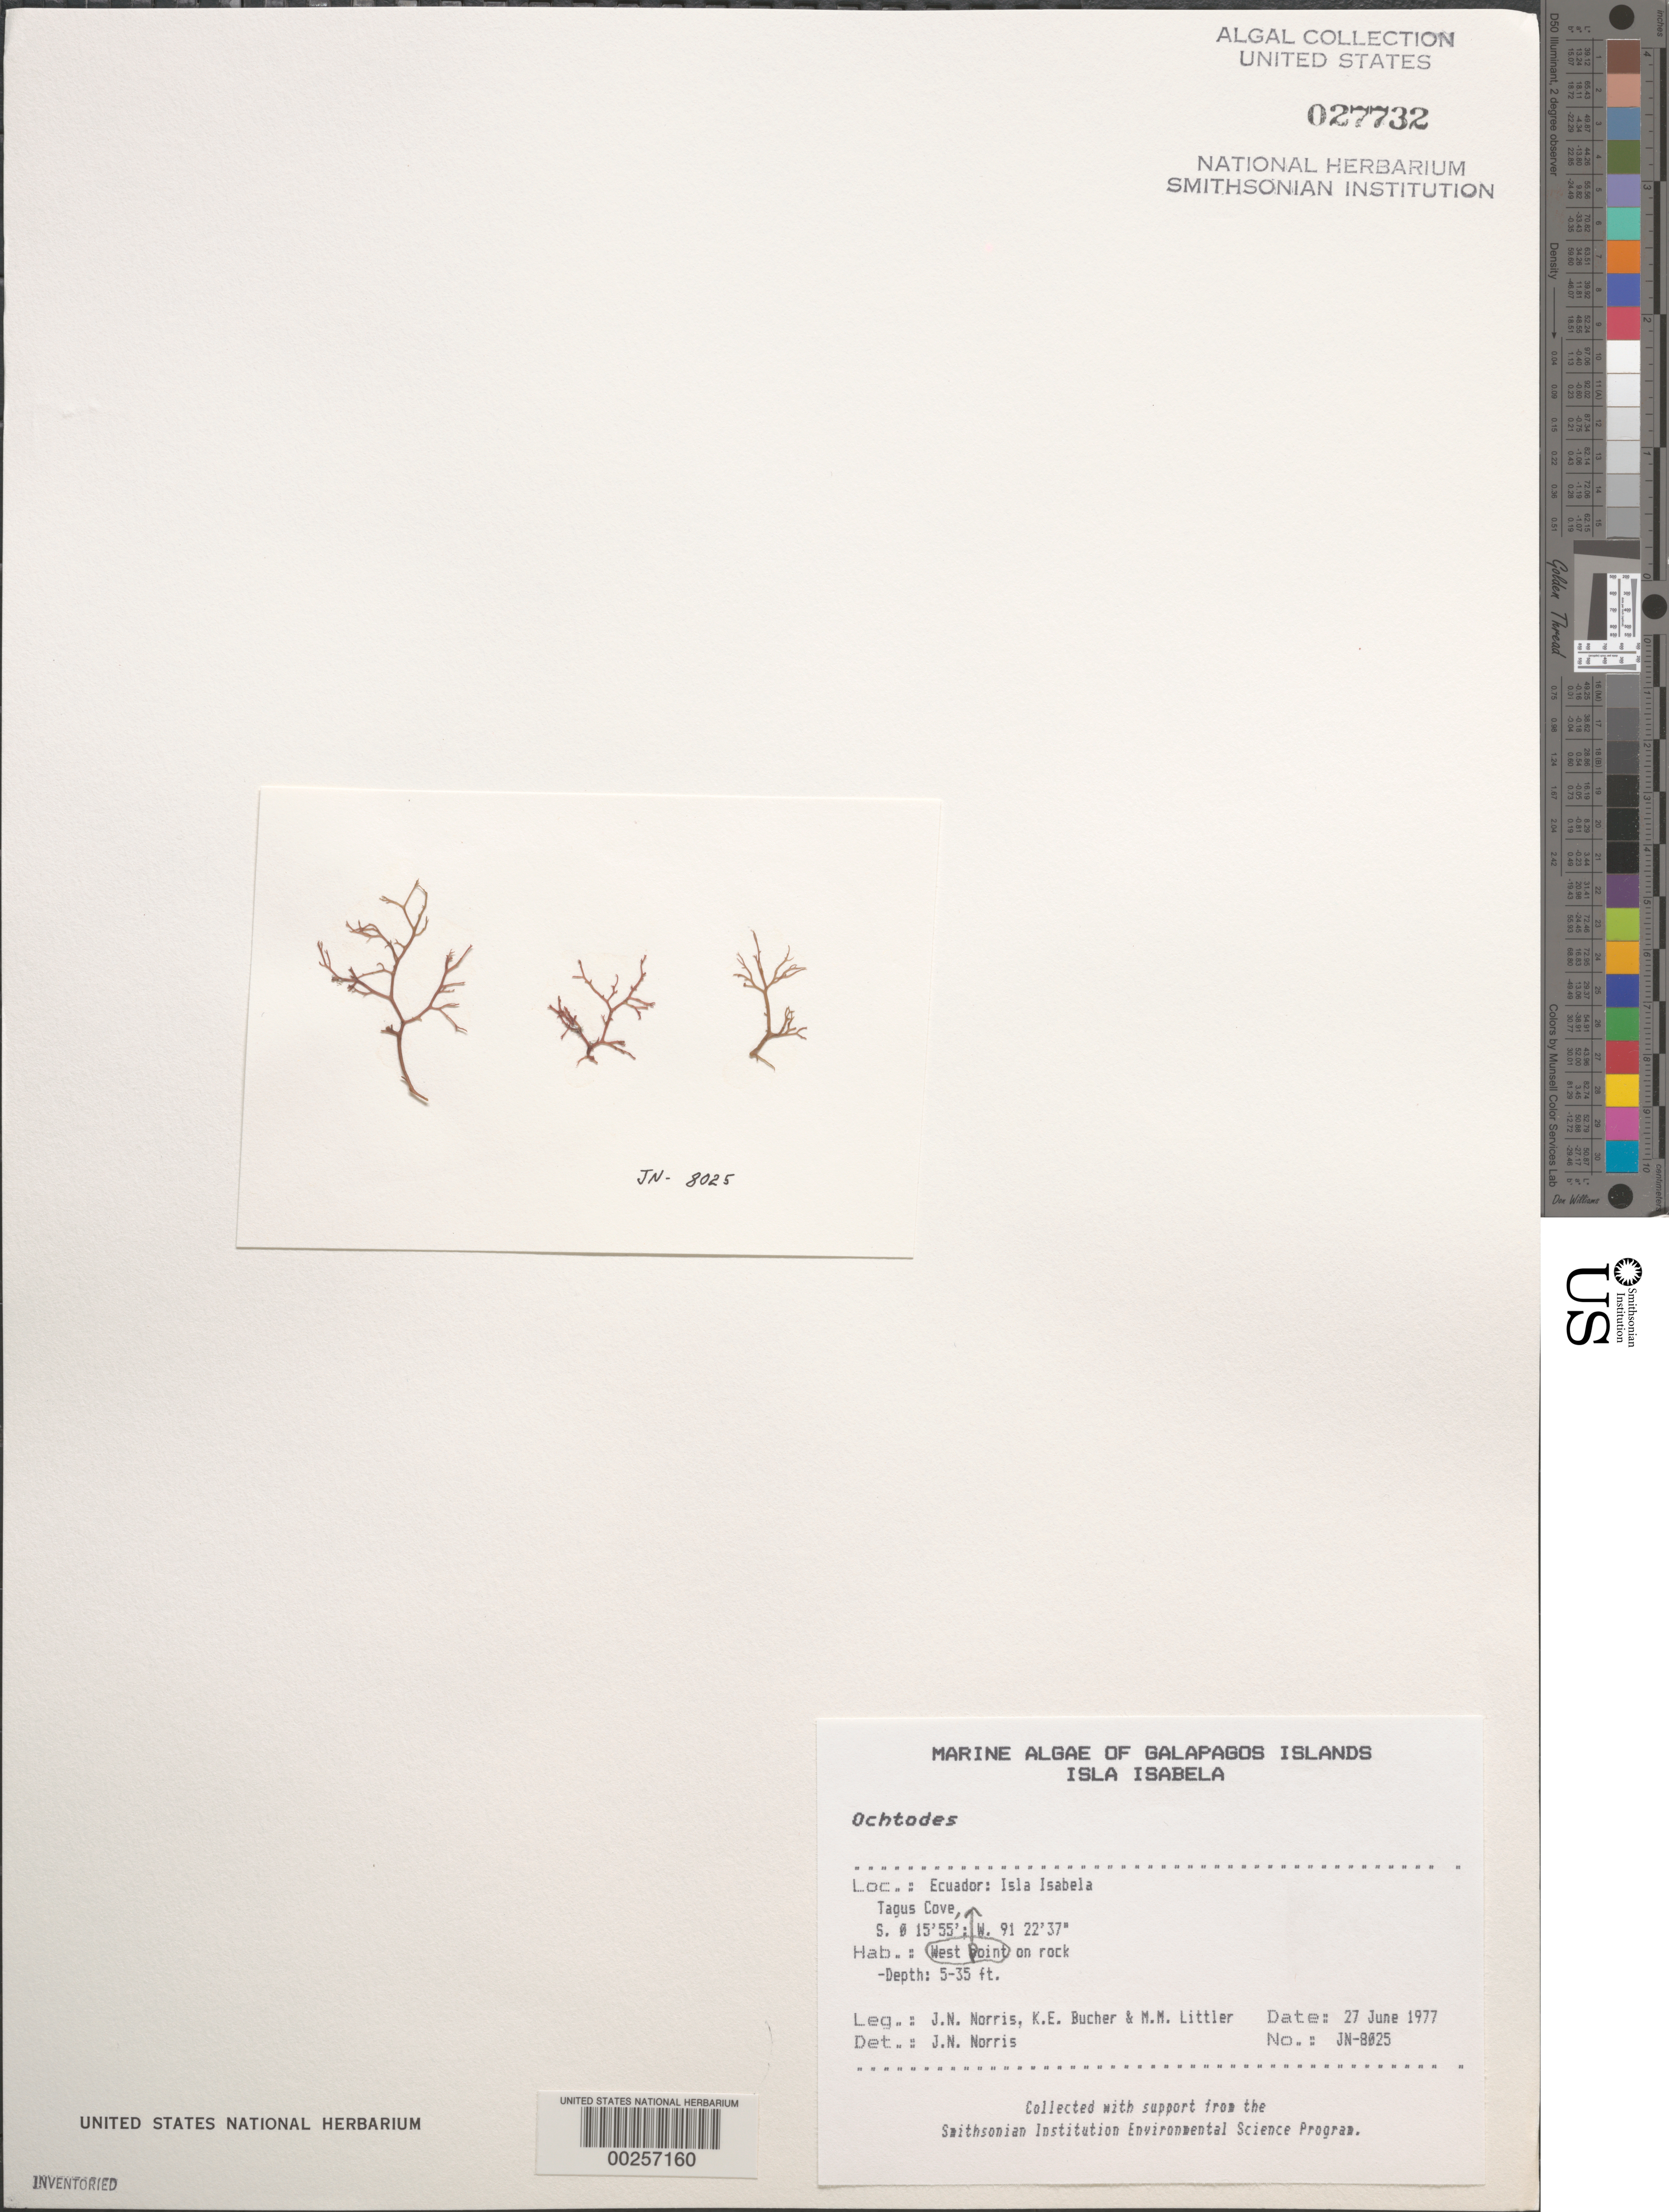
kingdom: Plantae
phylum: Rhodophyta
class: Florideophyceae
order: Gigartinales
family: Rhizophyllidaceae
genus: Ochtodes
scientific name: Ochtodes sp.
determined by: Norris, James N.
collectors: J. N. Norris, K. E. Bucher & M. M. Littler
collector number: JN-8025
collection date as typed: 27 Jun 1977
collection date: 1977-06-27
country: Ecuador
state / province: Colón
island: Isabela [Albemarle]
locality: Tagus Cove, West Point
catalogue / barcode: US 27732